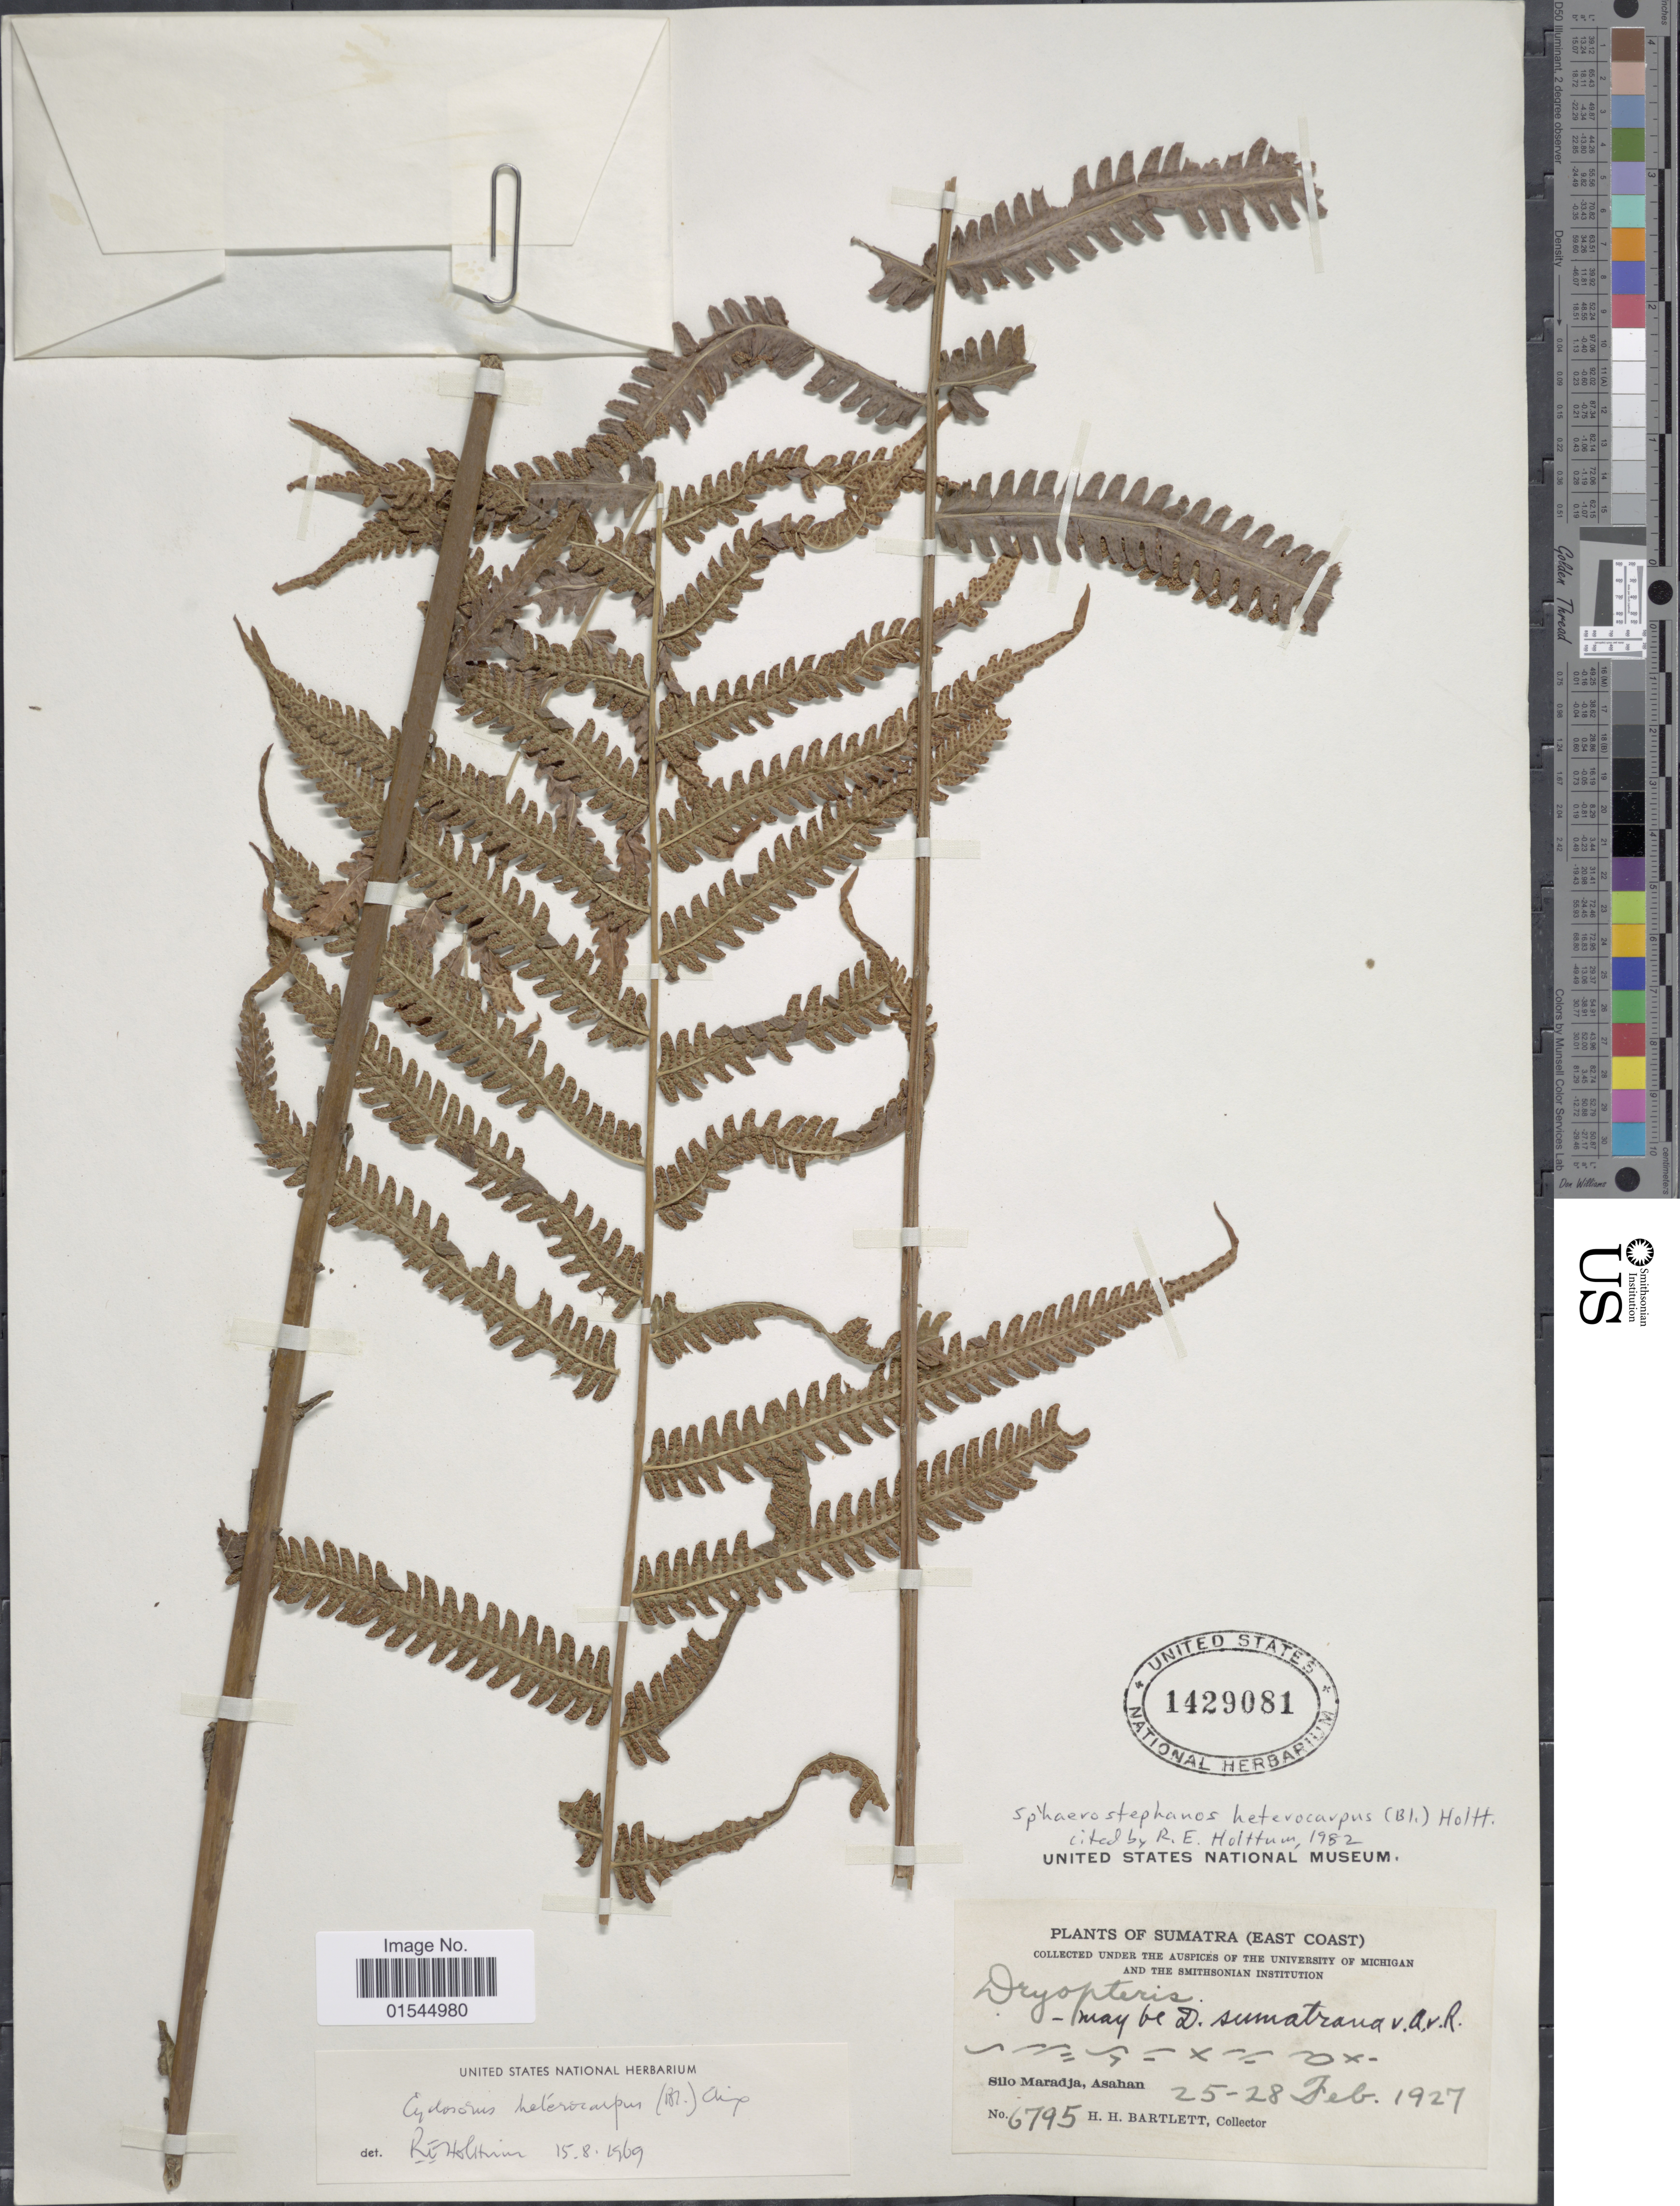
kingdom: Plantae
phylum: Tracheophyta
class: Polypodiopsida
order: Polypodiales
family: Thelypteridaceae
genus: Sphaerostephanos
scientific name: Sphaerostephanos heterocarpus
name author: (Blume) Holttum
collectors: H. H. Bartlett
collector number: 6795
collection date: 1927-02-25/1927-02-28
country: Indonesia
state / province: Sumatra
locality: (East Coast) Silo Maradja, Asahan.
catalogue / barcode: US 1429081